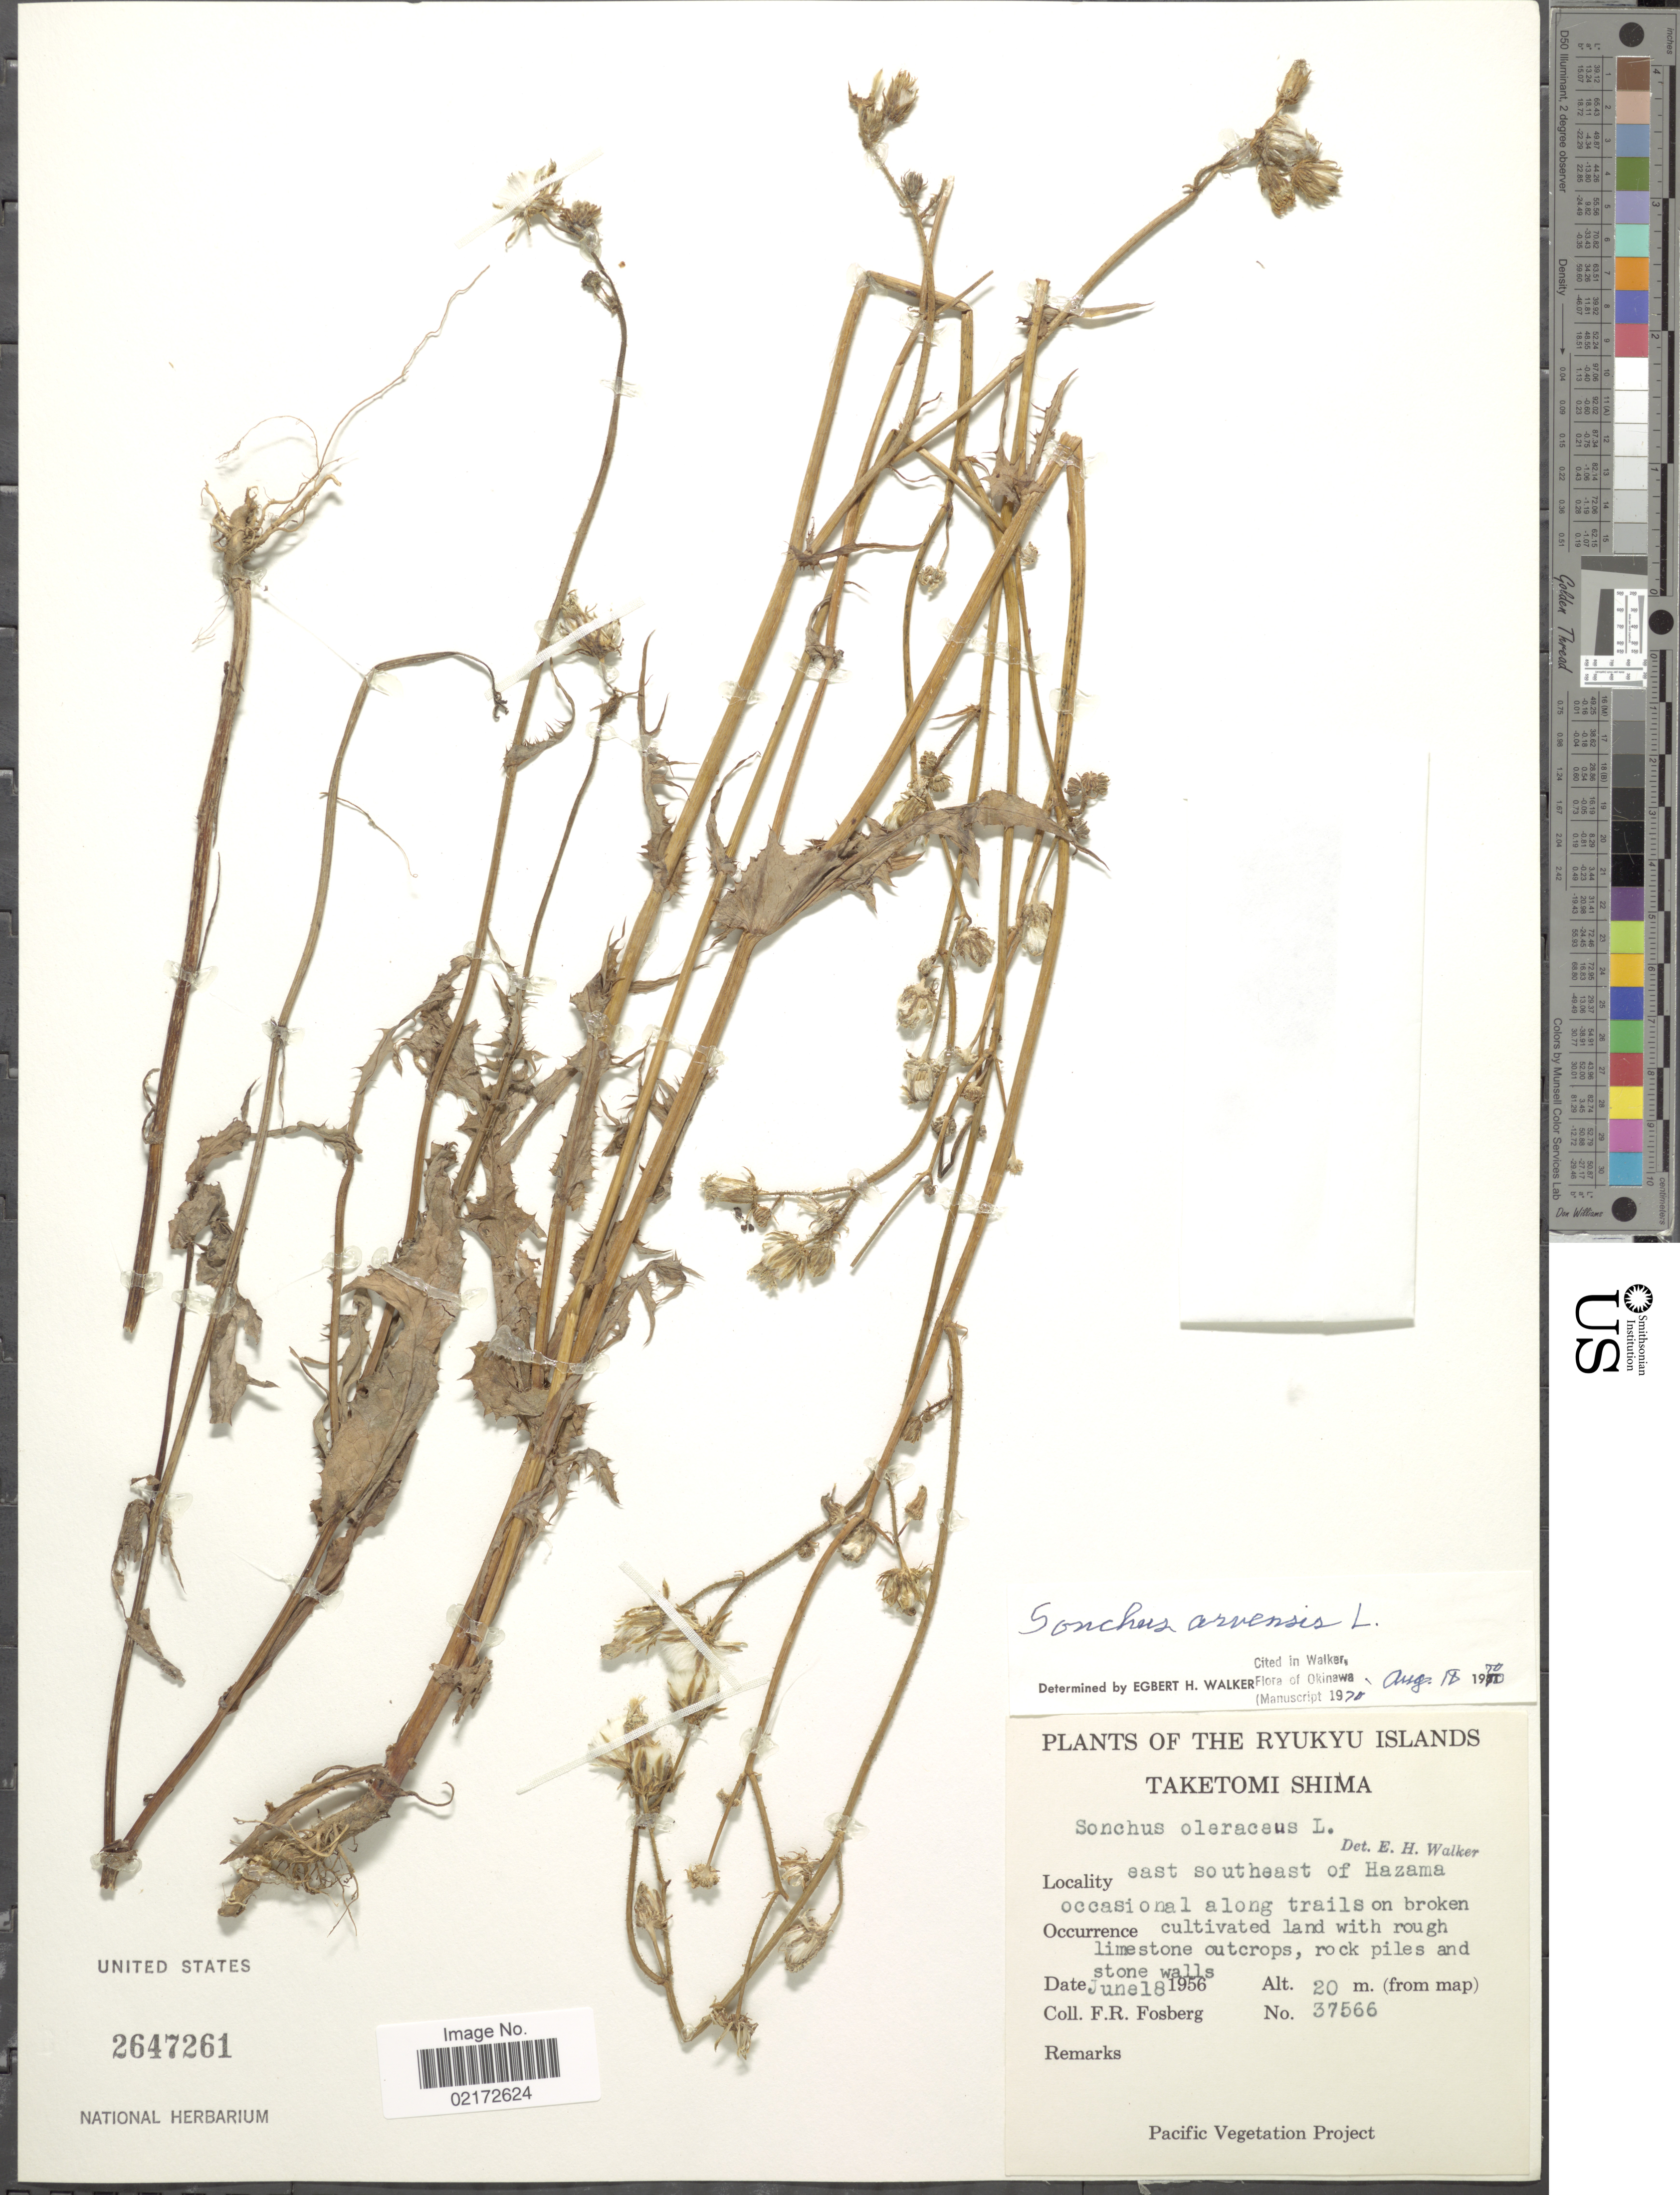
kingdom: Plantae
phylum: Tracheophyta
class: Magnoliopsida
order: Asterales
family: Asteraceae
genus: Sonchus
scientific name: Sonchus arvensis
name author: L.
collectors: F. R. Fosberg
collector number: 37566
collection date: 1956-06-18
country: Japan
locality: Ryukyu Islands. Taketomi Shima. East southeast of Hazama occasional along trails on broken cultivated land with rough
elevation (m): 20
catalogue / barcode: US 2647261